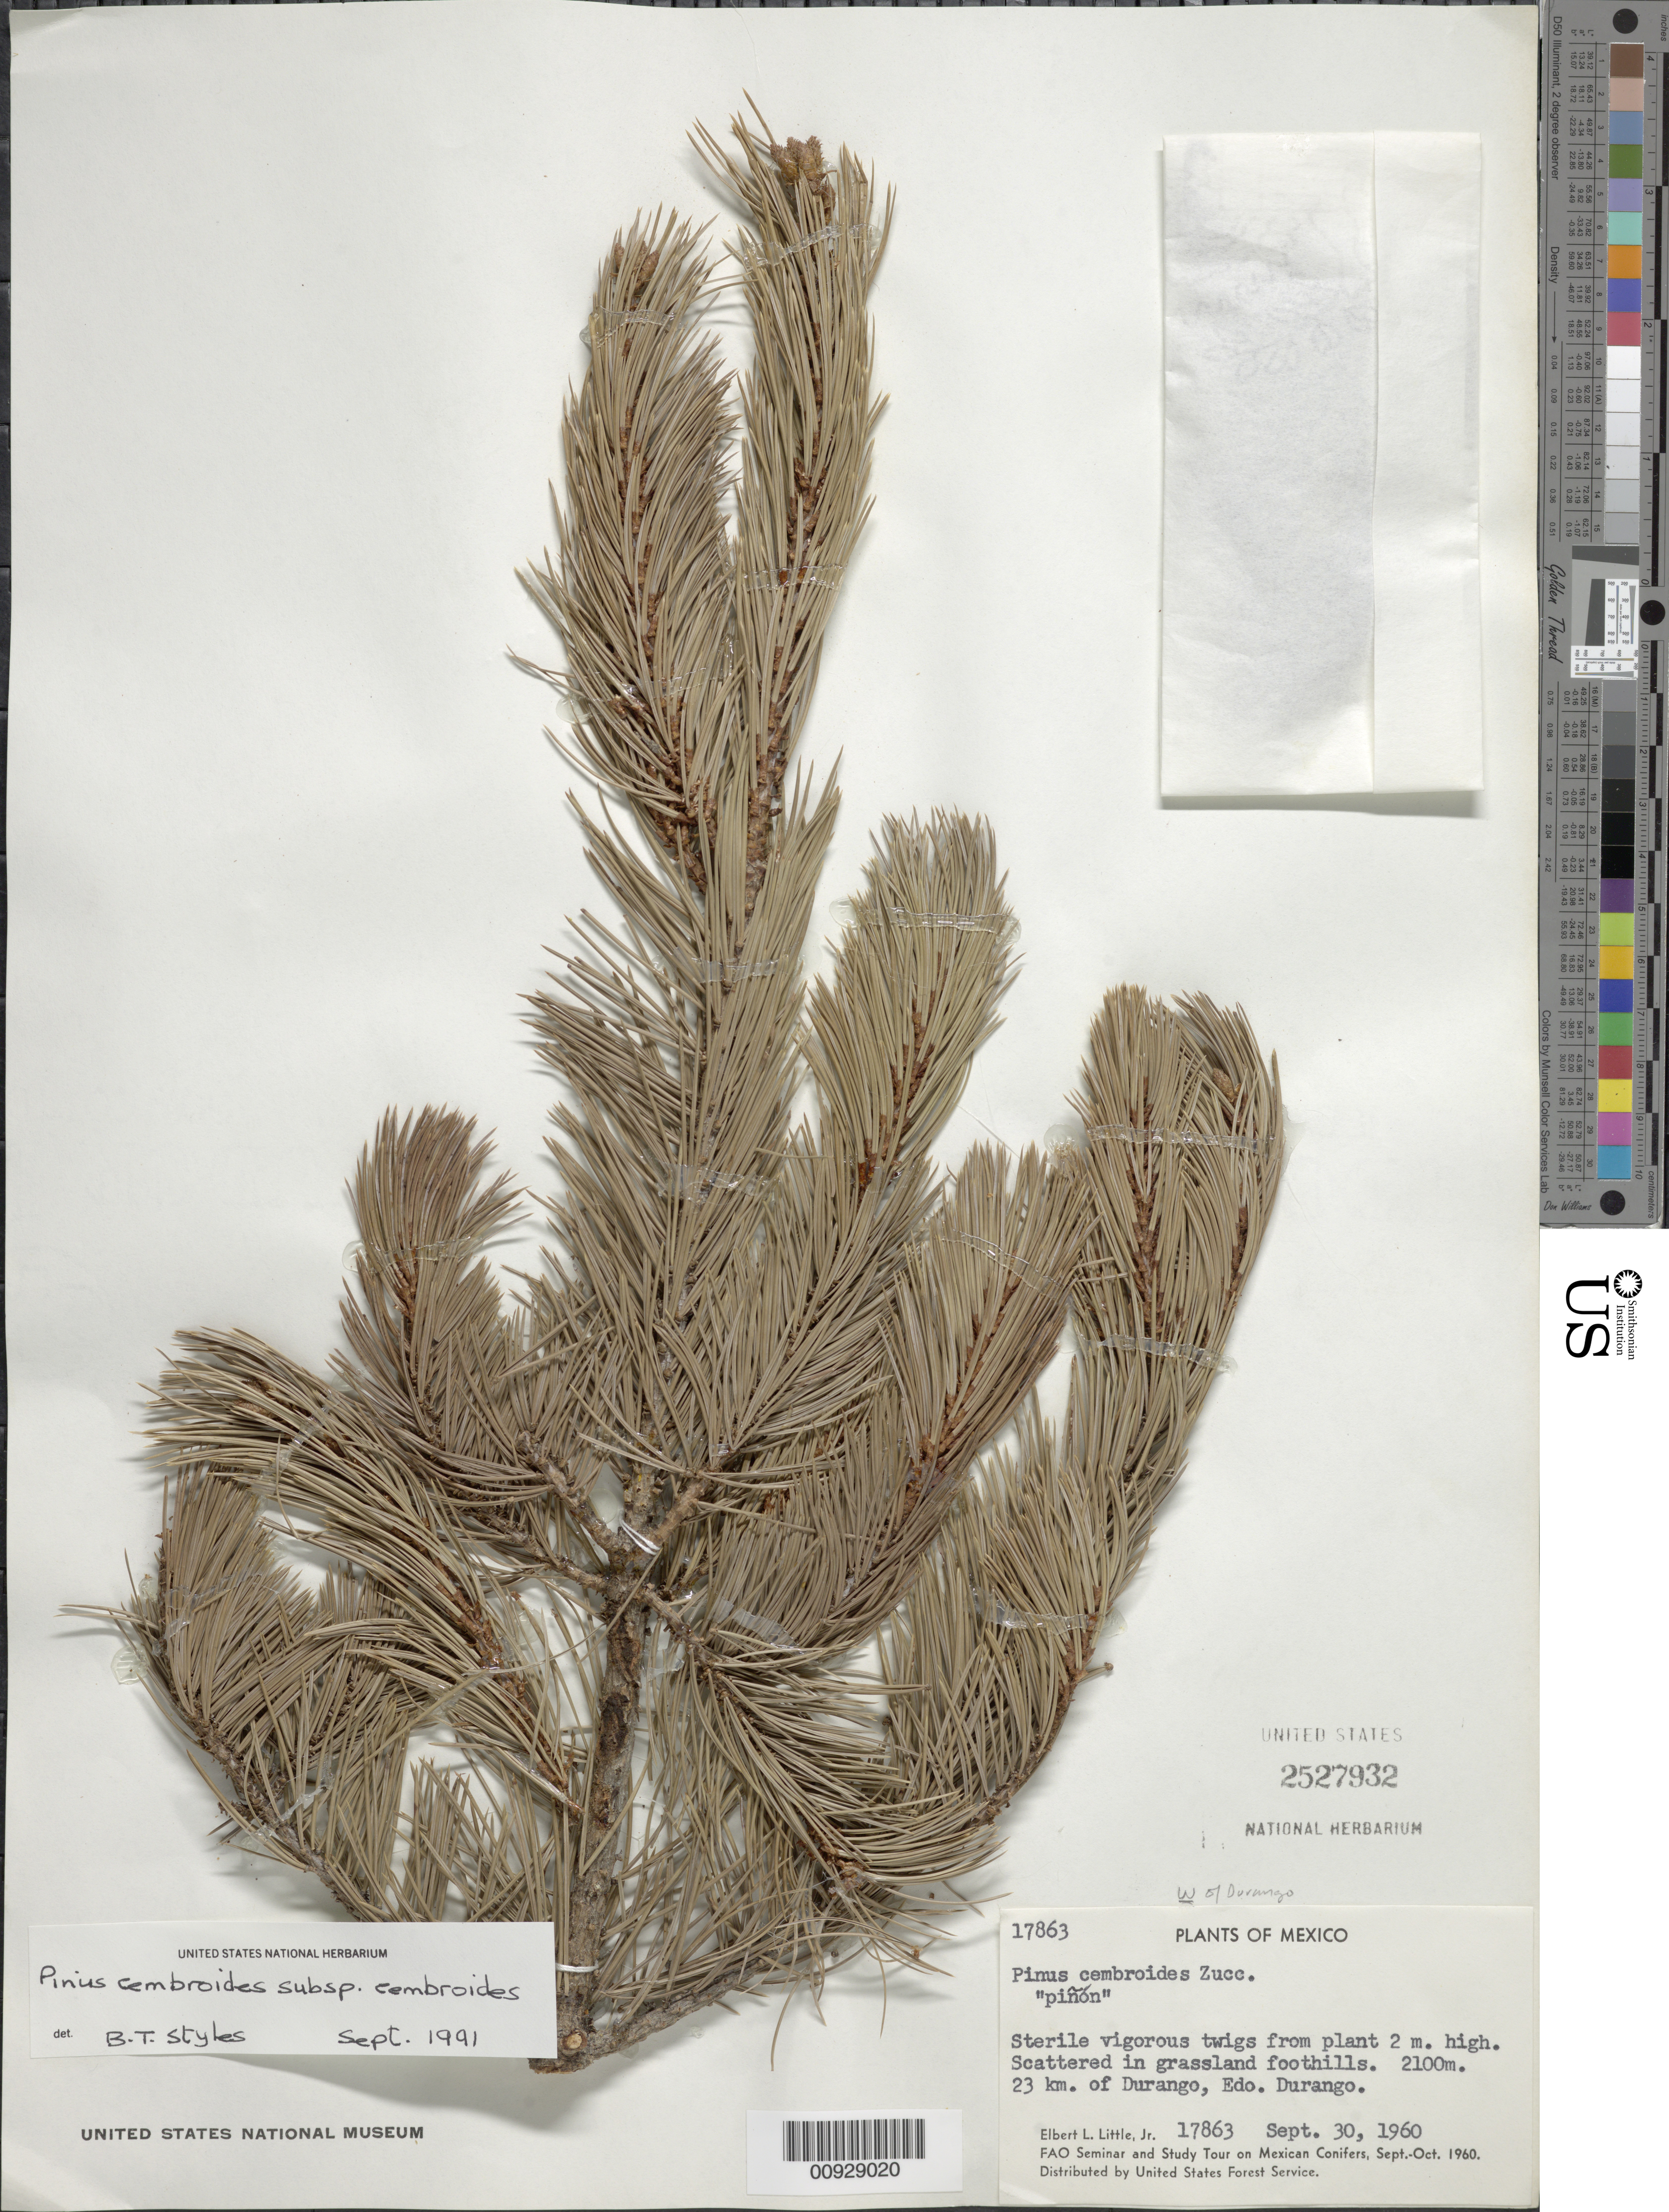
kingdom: Plantae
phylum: Tracheophyta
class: Pinopsida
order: Pinales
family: Pinaceae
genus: Pinus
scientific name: Pinus cembroides subsp. cembroides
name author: Zucc.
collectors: E. L. Little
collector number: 17863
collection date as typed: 30 Sep 1960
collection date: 1960-09-30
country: Mexico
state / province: Durango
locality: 23 km. of Durango, Edo. Durango.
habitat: In grassland foothills.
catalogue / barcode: US 2527932